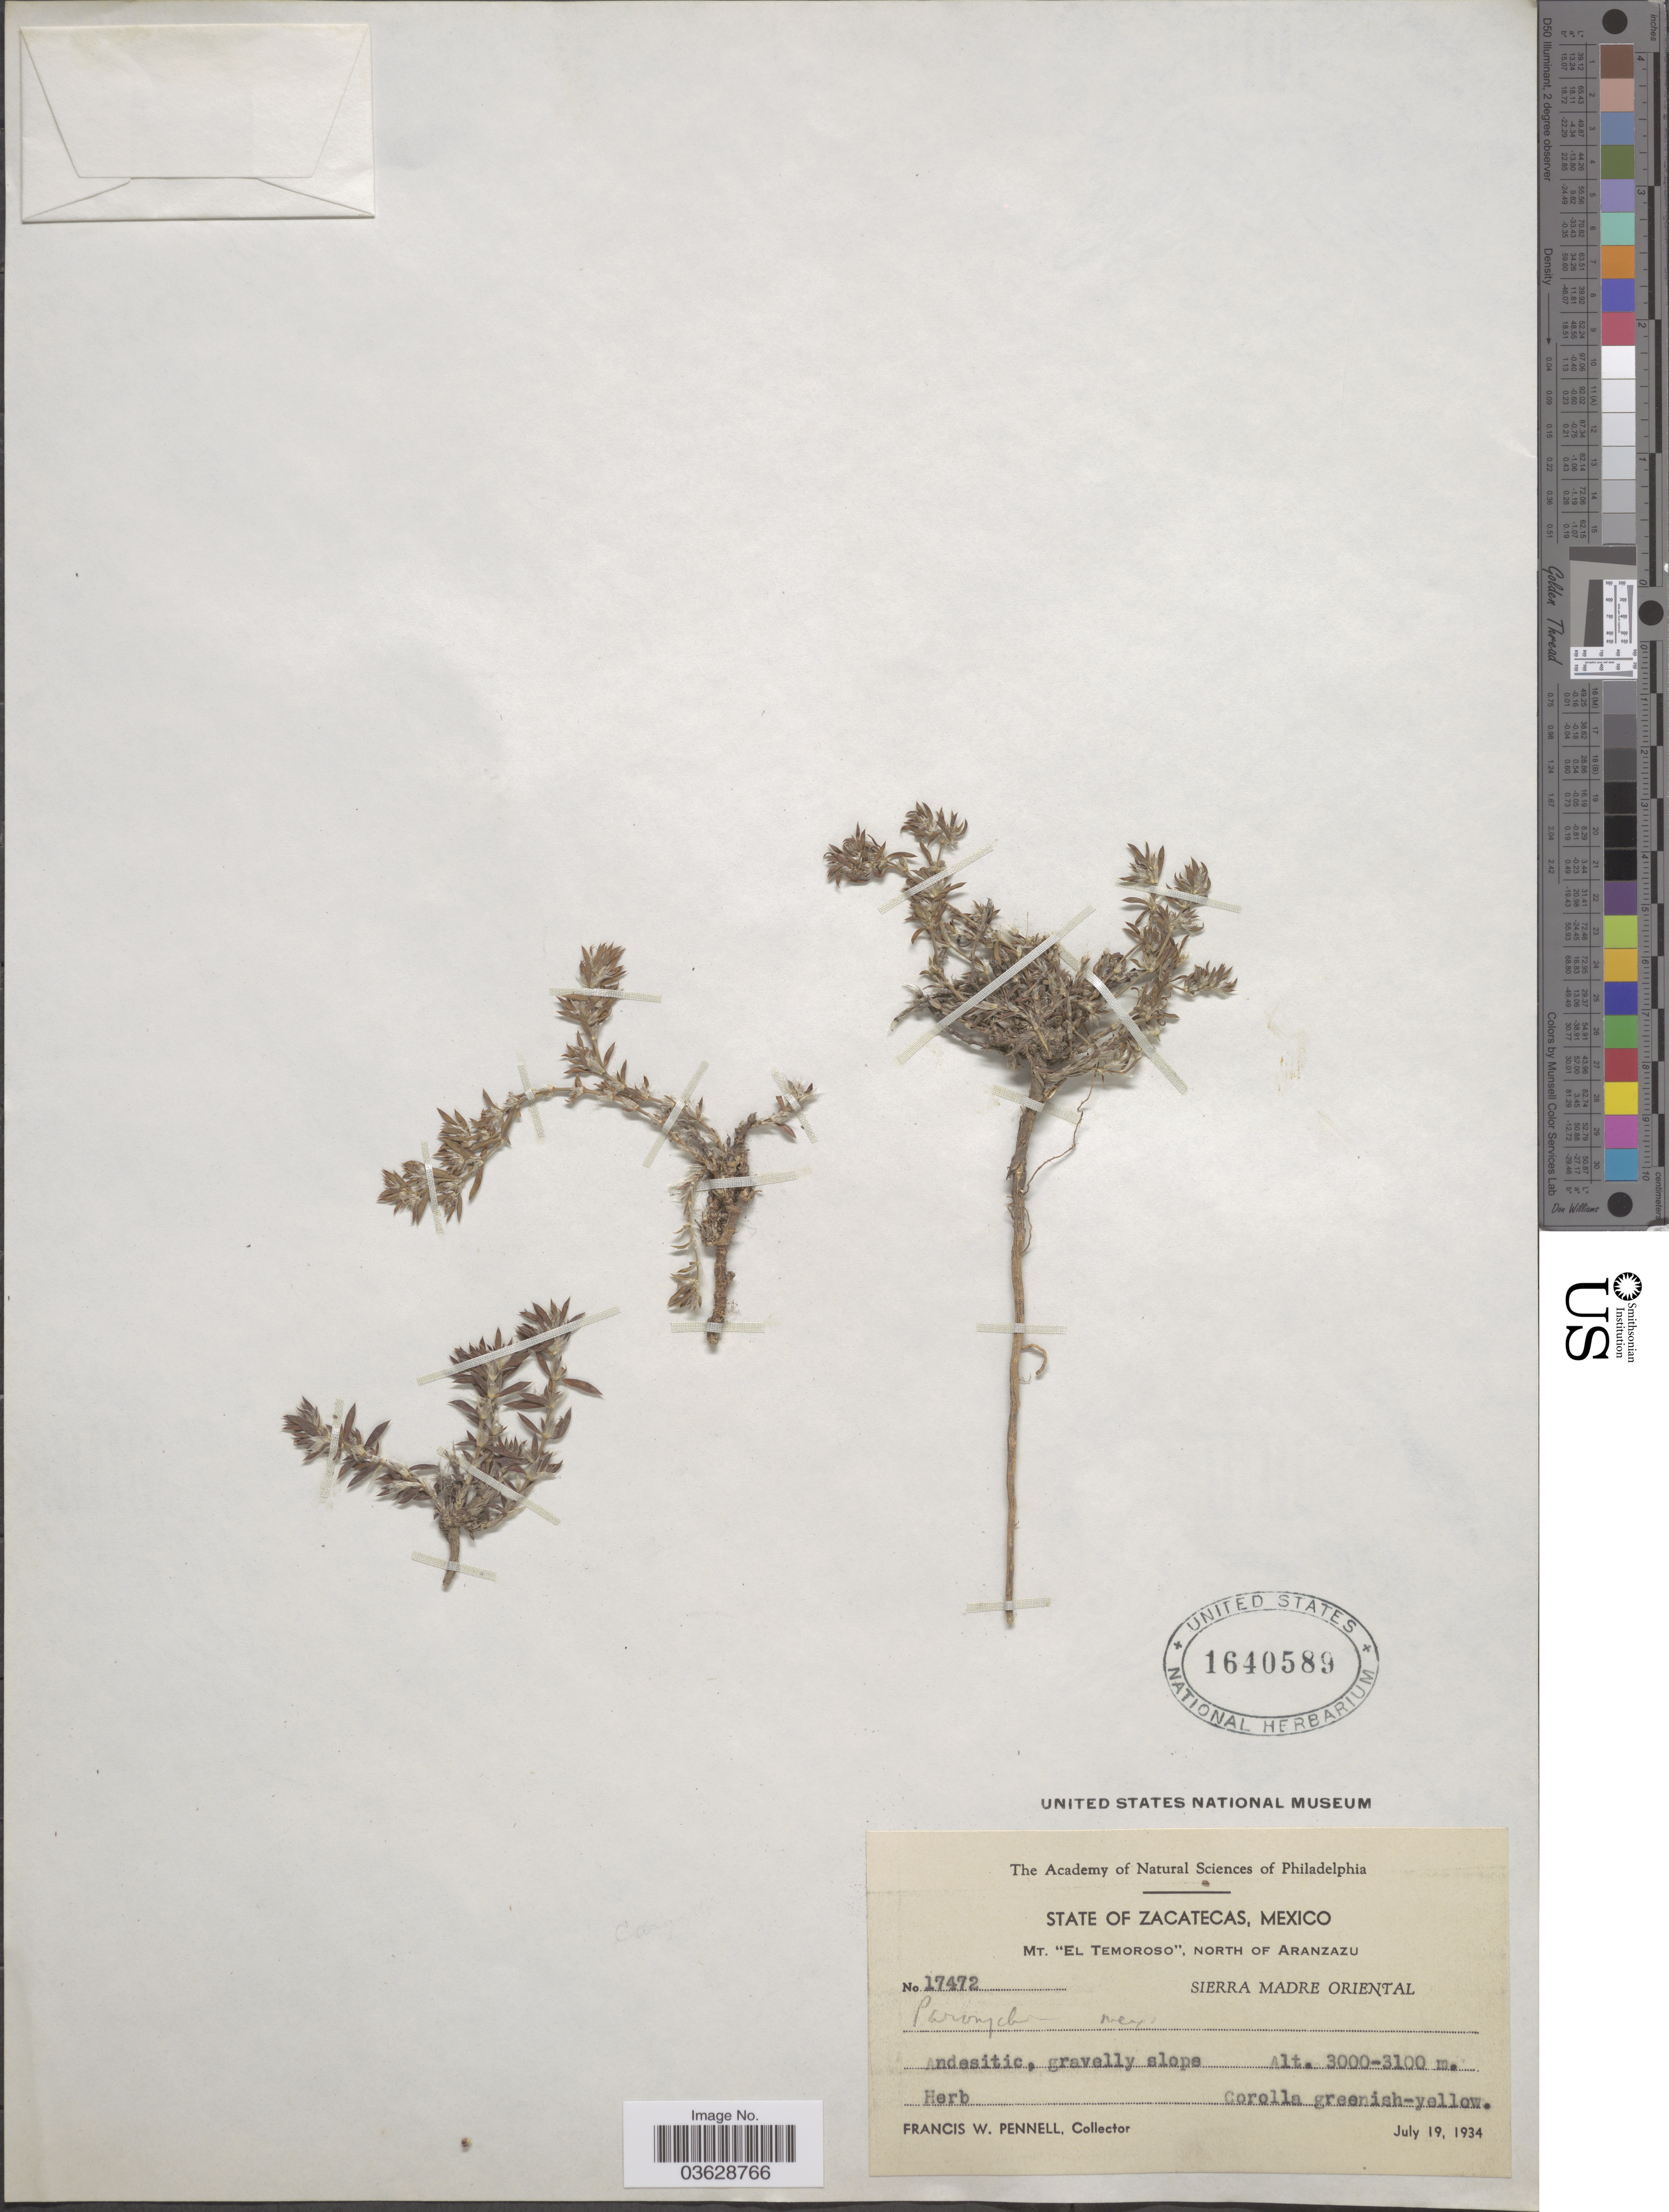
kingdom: Plantae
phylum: Tracheophyta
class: Magnoliopsida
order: Caryophyllales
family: Caryophyllaceae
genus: Paronychia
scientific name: Paronychia mexicana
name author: Hemsl.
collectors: F. W. Pennell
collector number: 17472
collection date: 1934-07-19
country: Mexico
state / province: Zacatecas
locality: Mt. "El Temoroso", north of Aranzazu. Sierra Madre Oriental.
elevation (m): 3000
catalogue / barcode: US 1640589